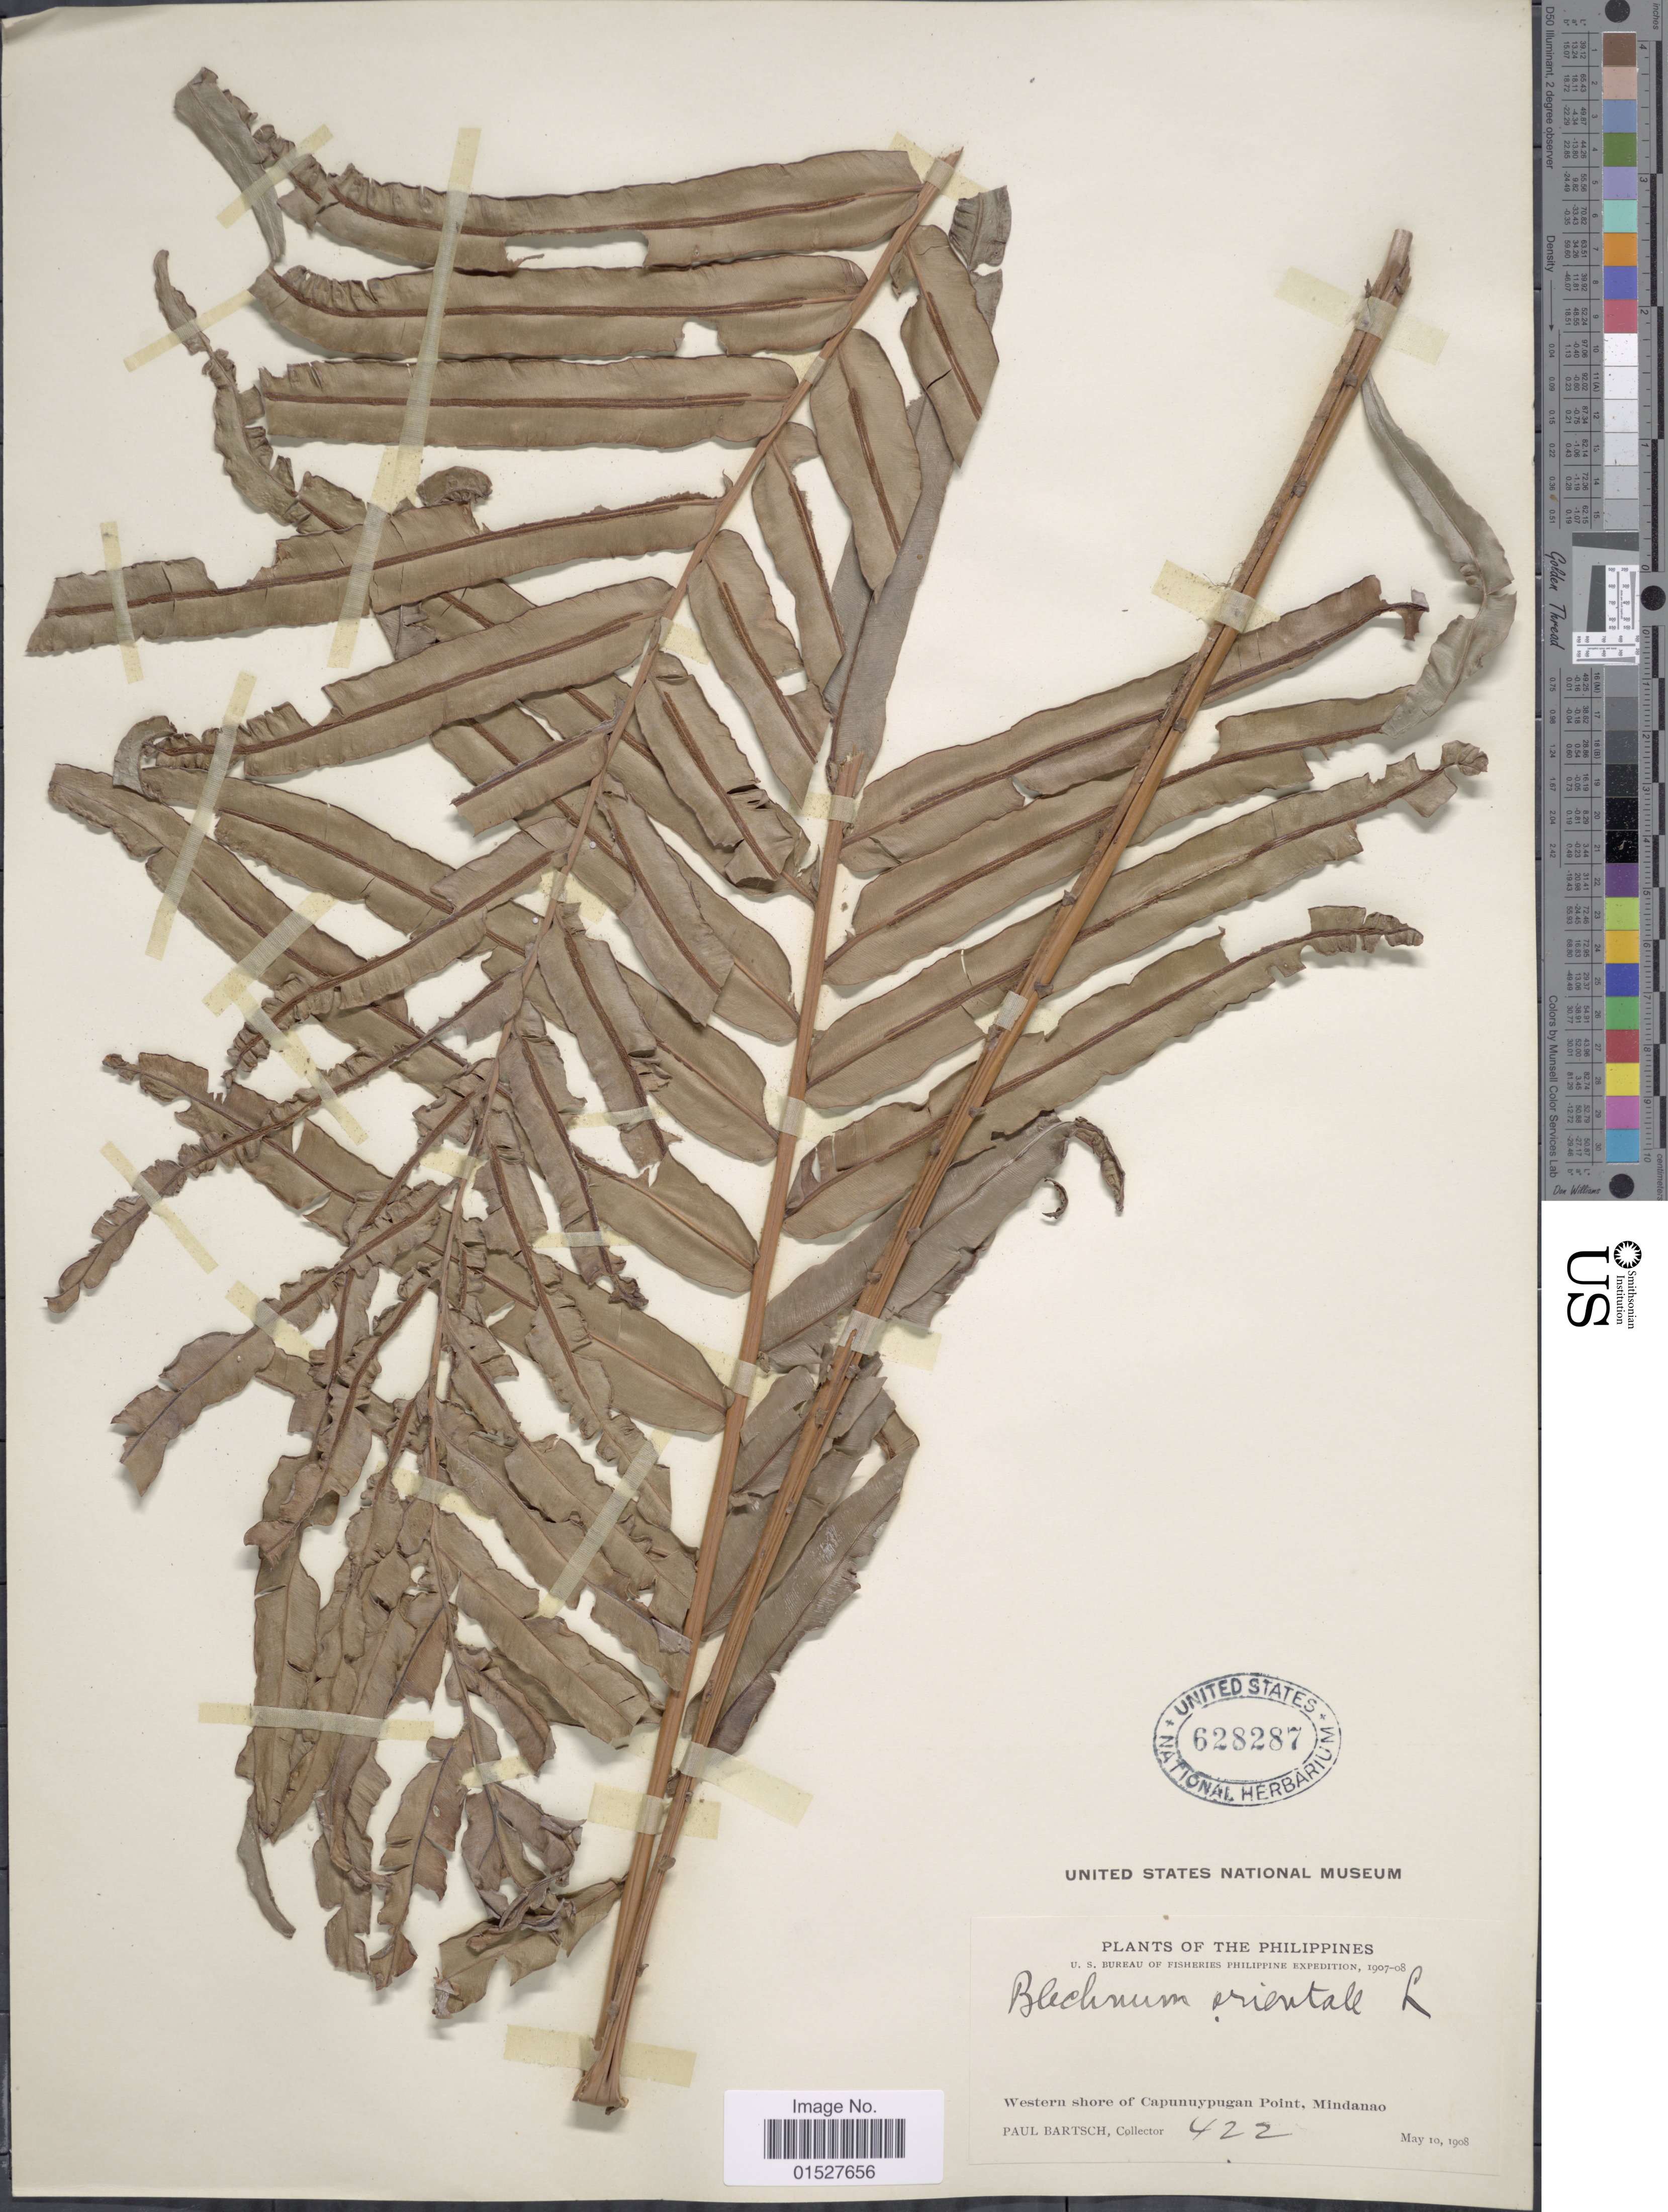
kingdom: Plantae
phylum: Tracheophyta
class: Polypodiopsida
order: Polypodiales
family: Blechnaceae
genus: Blechnum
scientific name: Blechnum orientale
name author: L.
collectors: P. Bartsch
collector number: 422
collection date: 1908-05-10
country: Philippines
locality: Western shore of Capunuypugan Point, Mindanao.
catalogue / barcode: US 628287